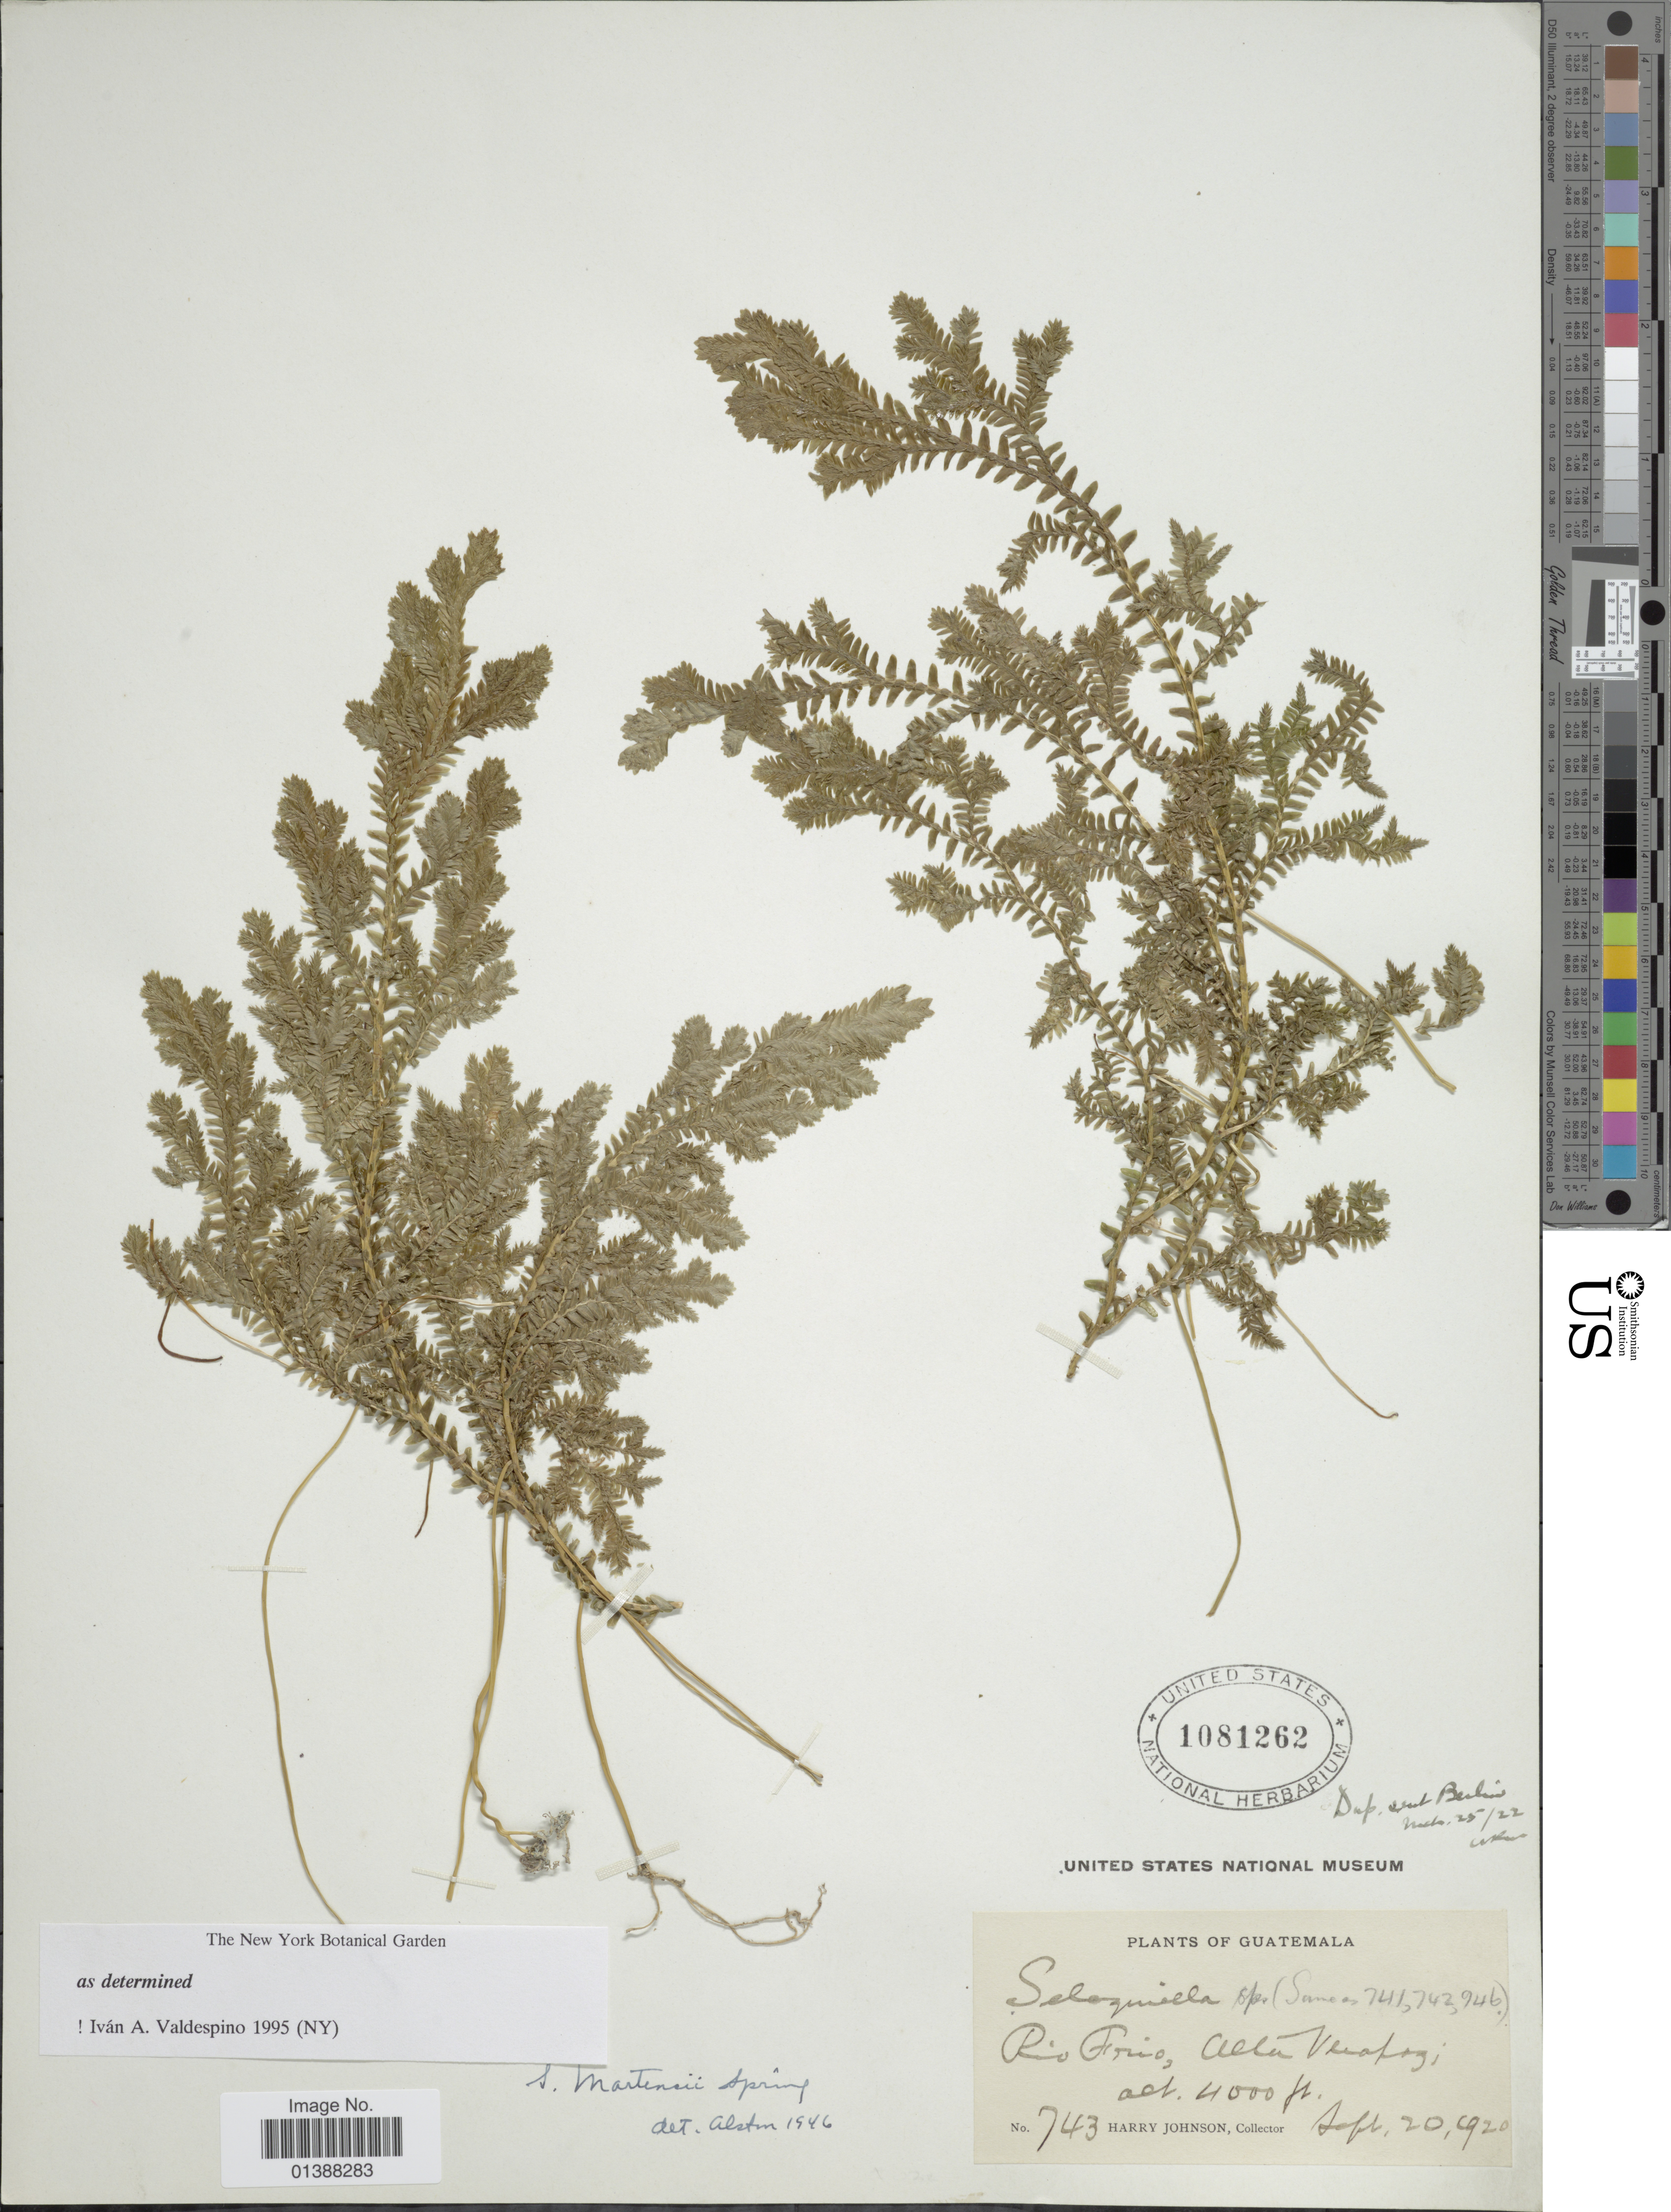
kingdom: Plantae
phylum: Tracheophyta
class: Lycopodiopsida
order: Selaginellales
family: Selaginellaceae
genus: Selaginella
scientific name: Selaginella martensii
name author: Spring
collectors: H. Johnson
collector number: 743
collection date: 1920-09-20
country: Guatemala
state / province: Alta Verapaz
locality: Rio Frio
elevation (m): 1219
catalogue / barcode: US 1081262